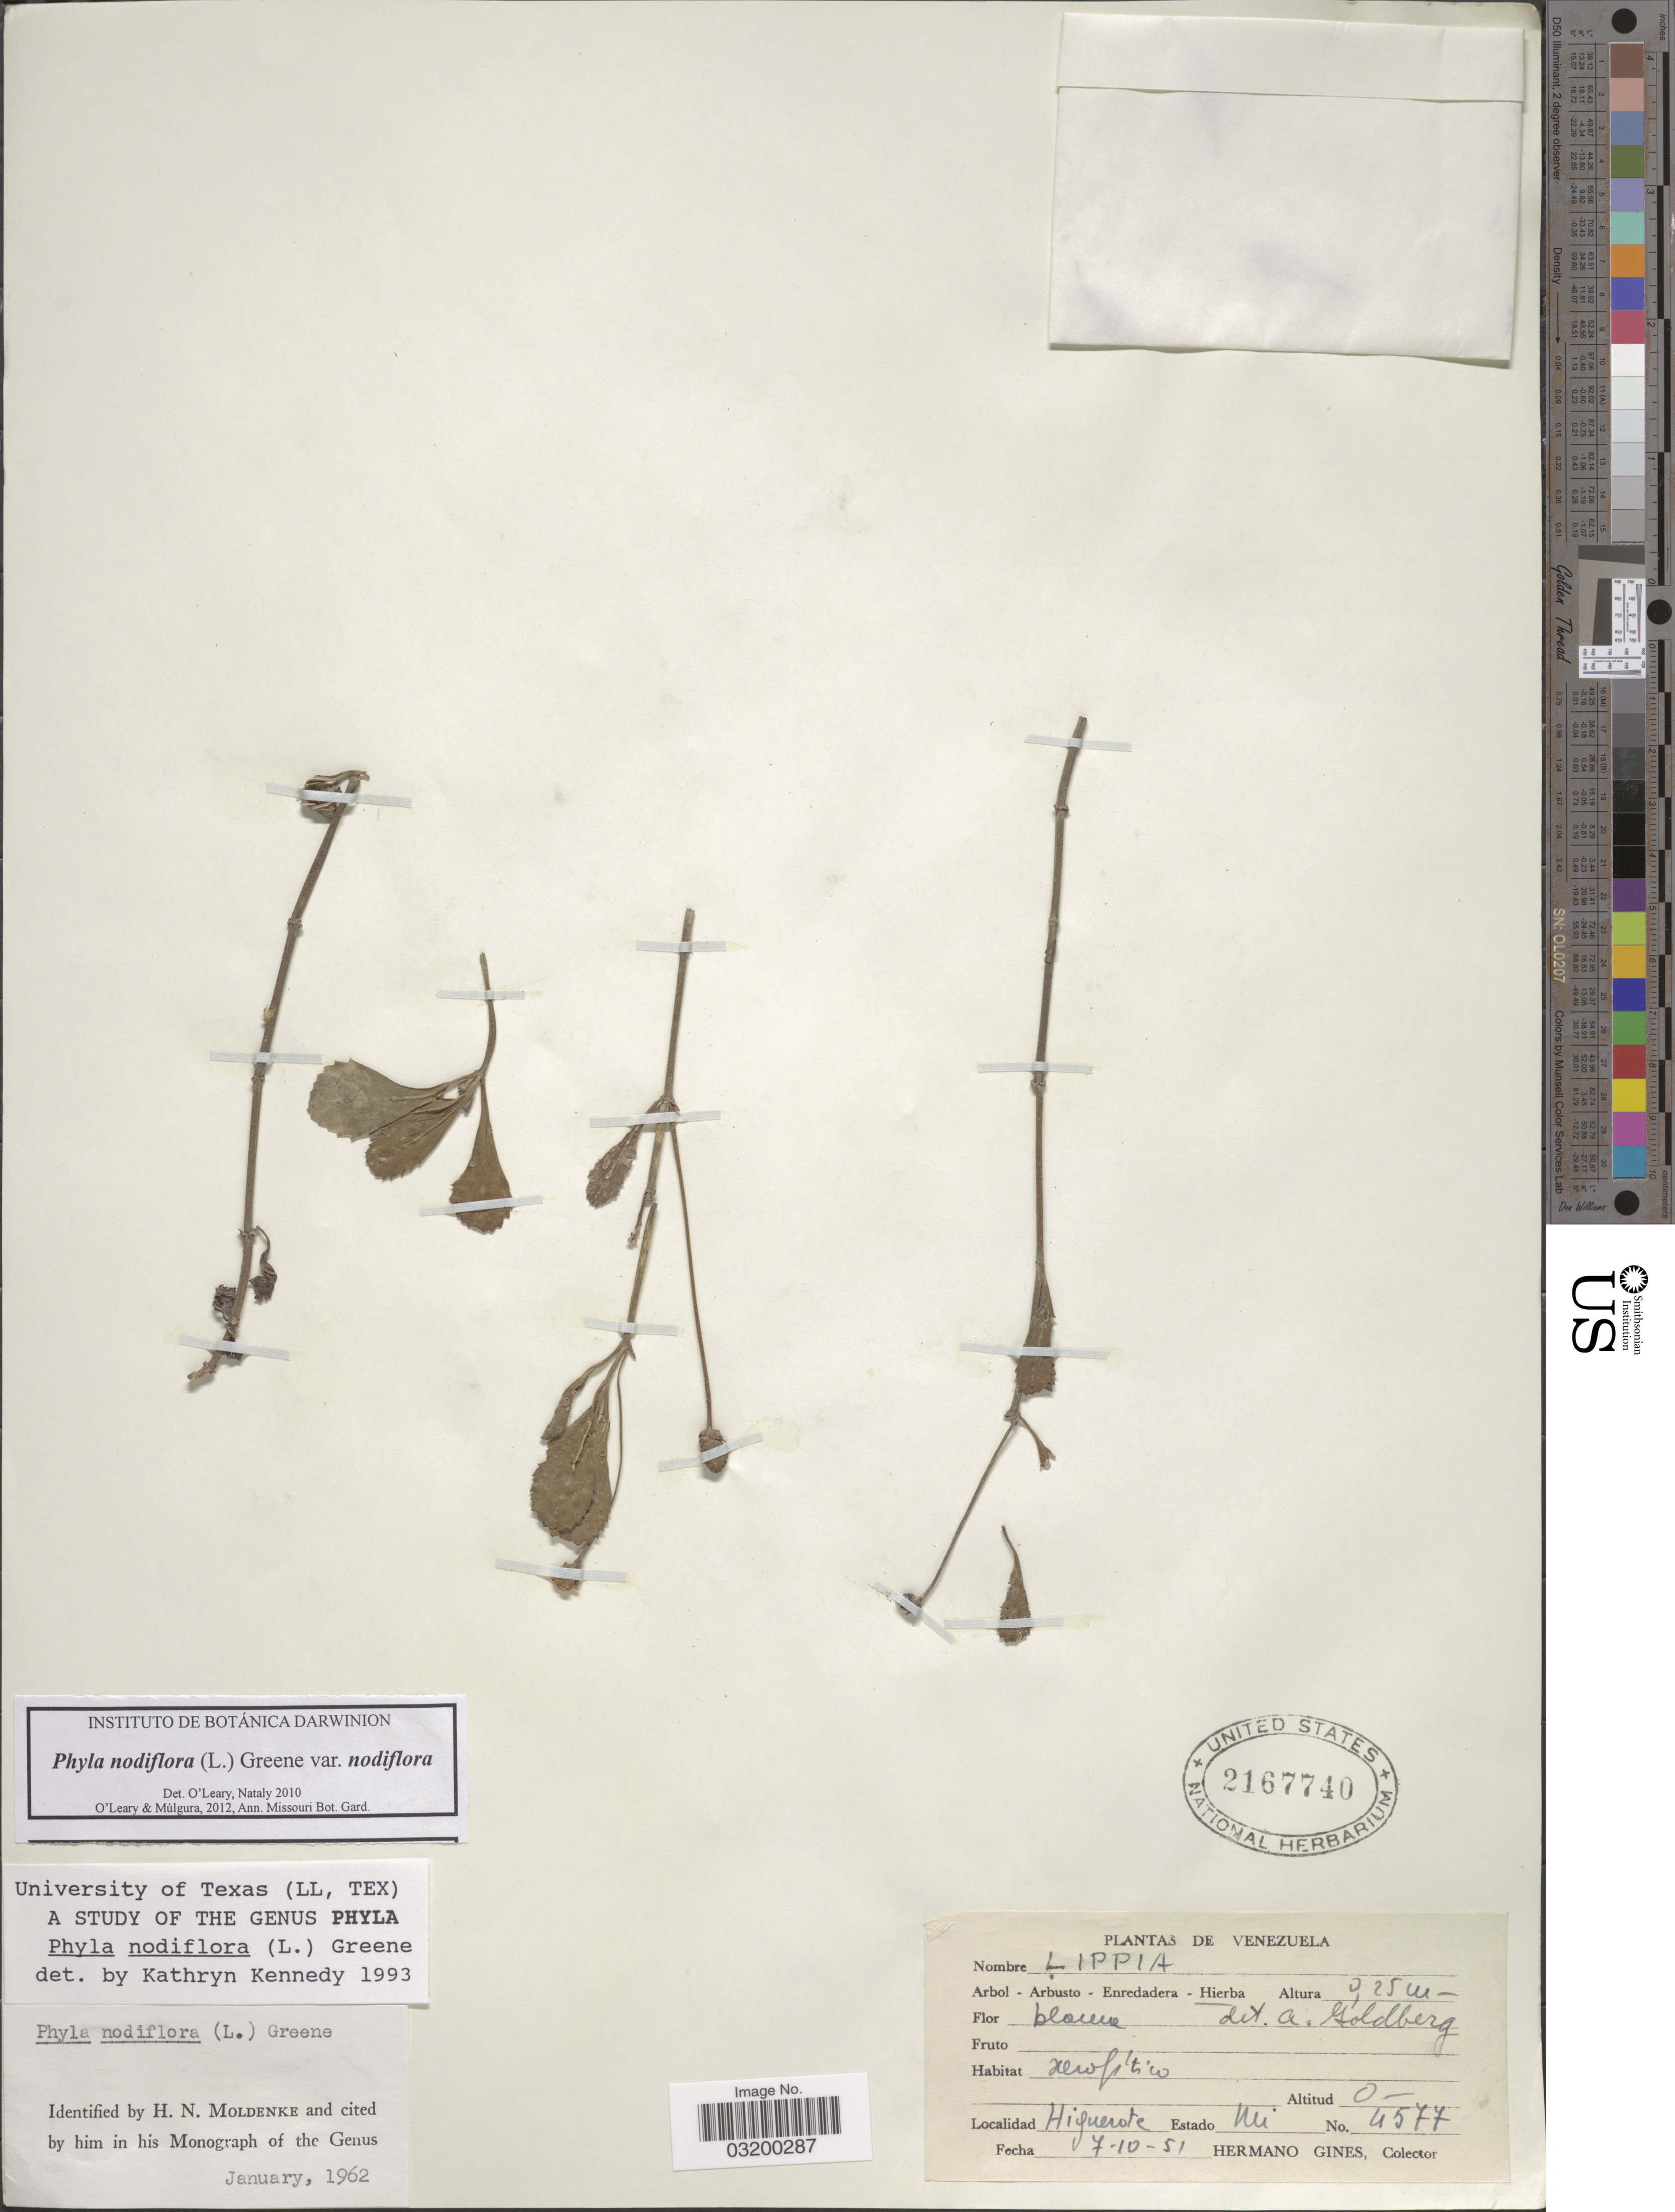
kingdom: Plantae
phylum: Tracheophyta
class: Magnoliopsida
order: Lamiales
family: Verbenaceae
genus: Phyla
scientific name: Phyla nodiflora var. nodiflora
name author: (L.) Greene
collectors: Bro. Gines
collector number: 4577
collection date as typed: Transcribed d/m/y: 7/10/51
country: Venezuela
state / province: Miranda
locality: Higuerote. Mir.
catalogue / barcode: US 2167740